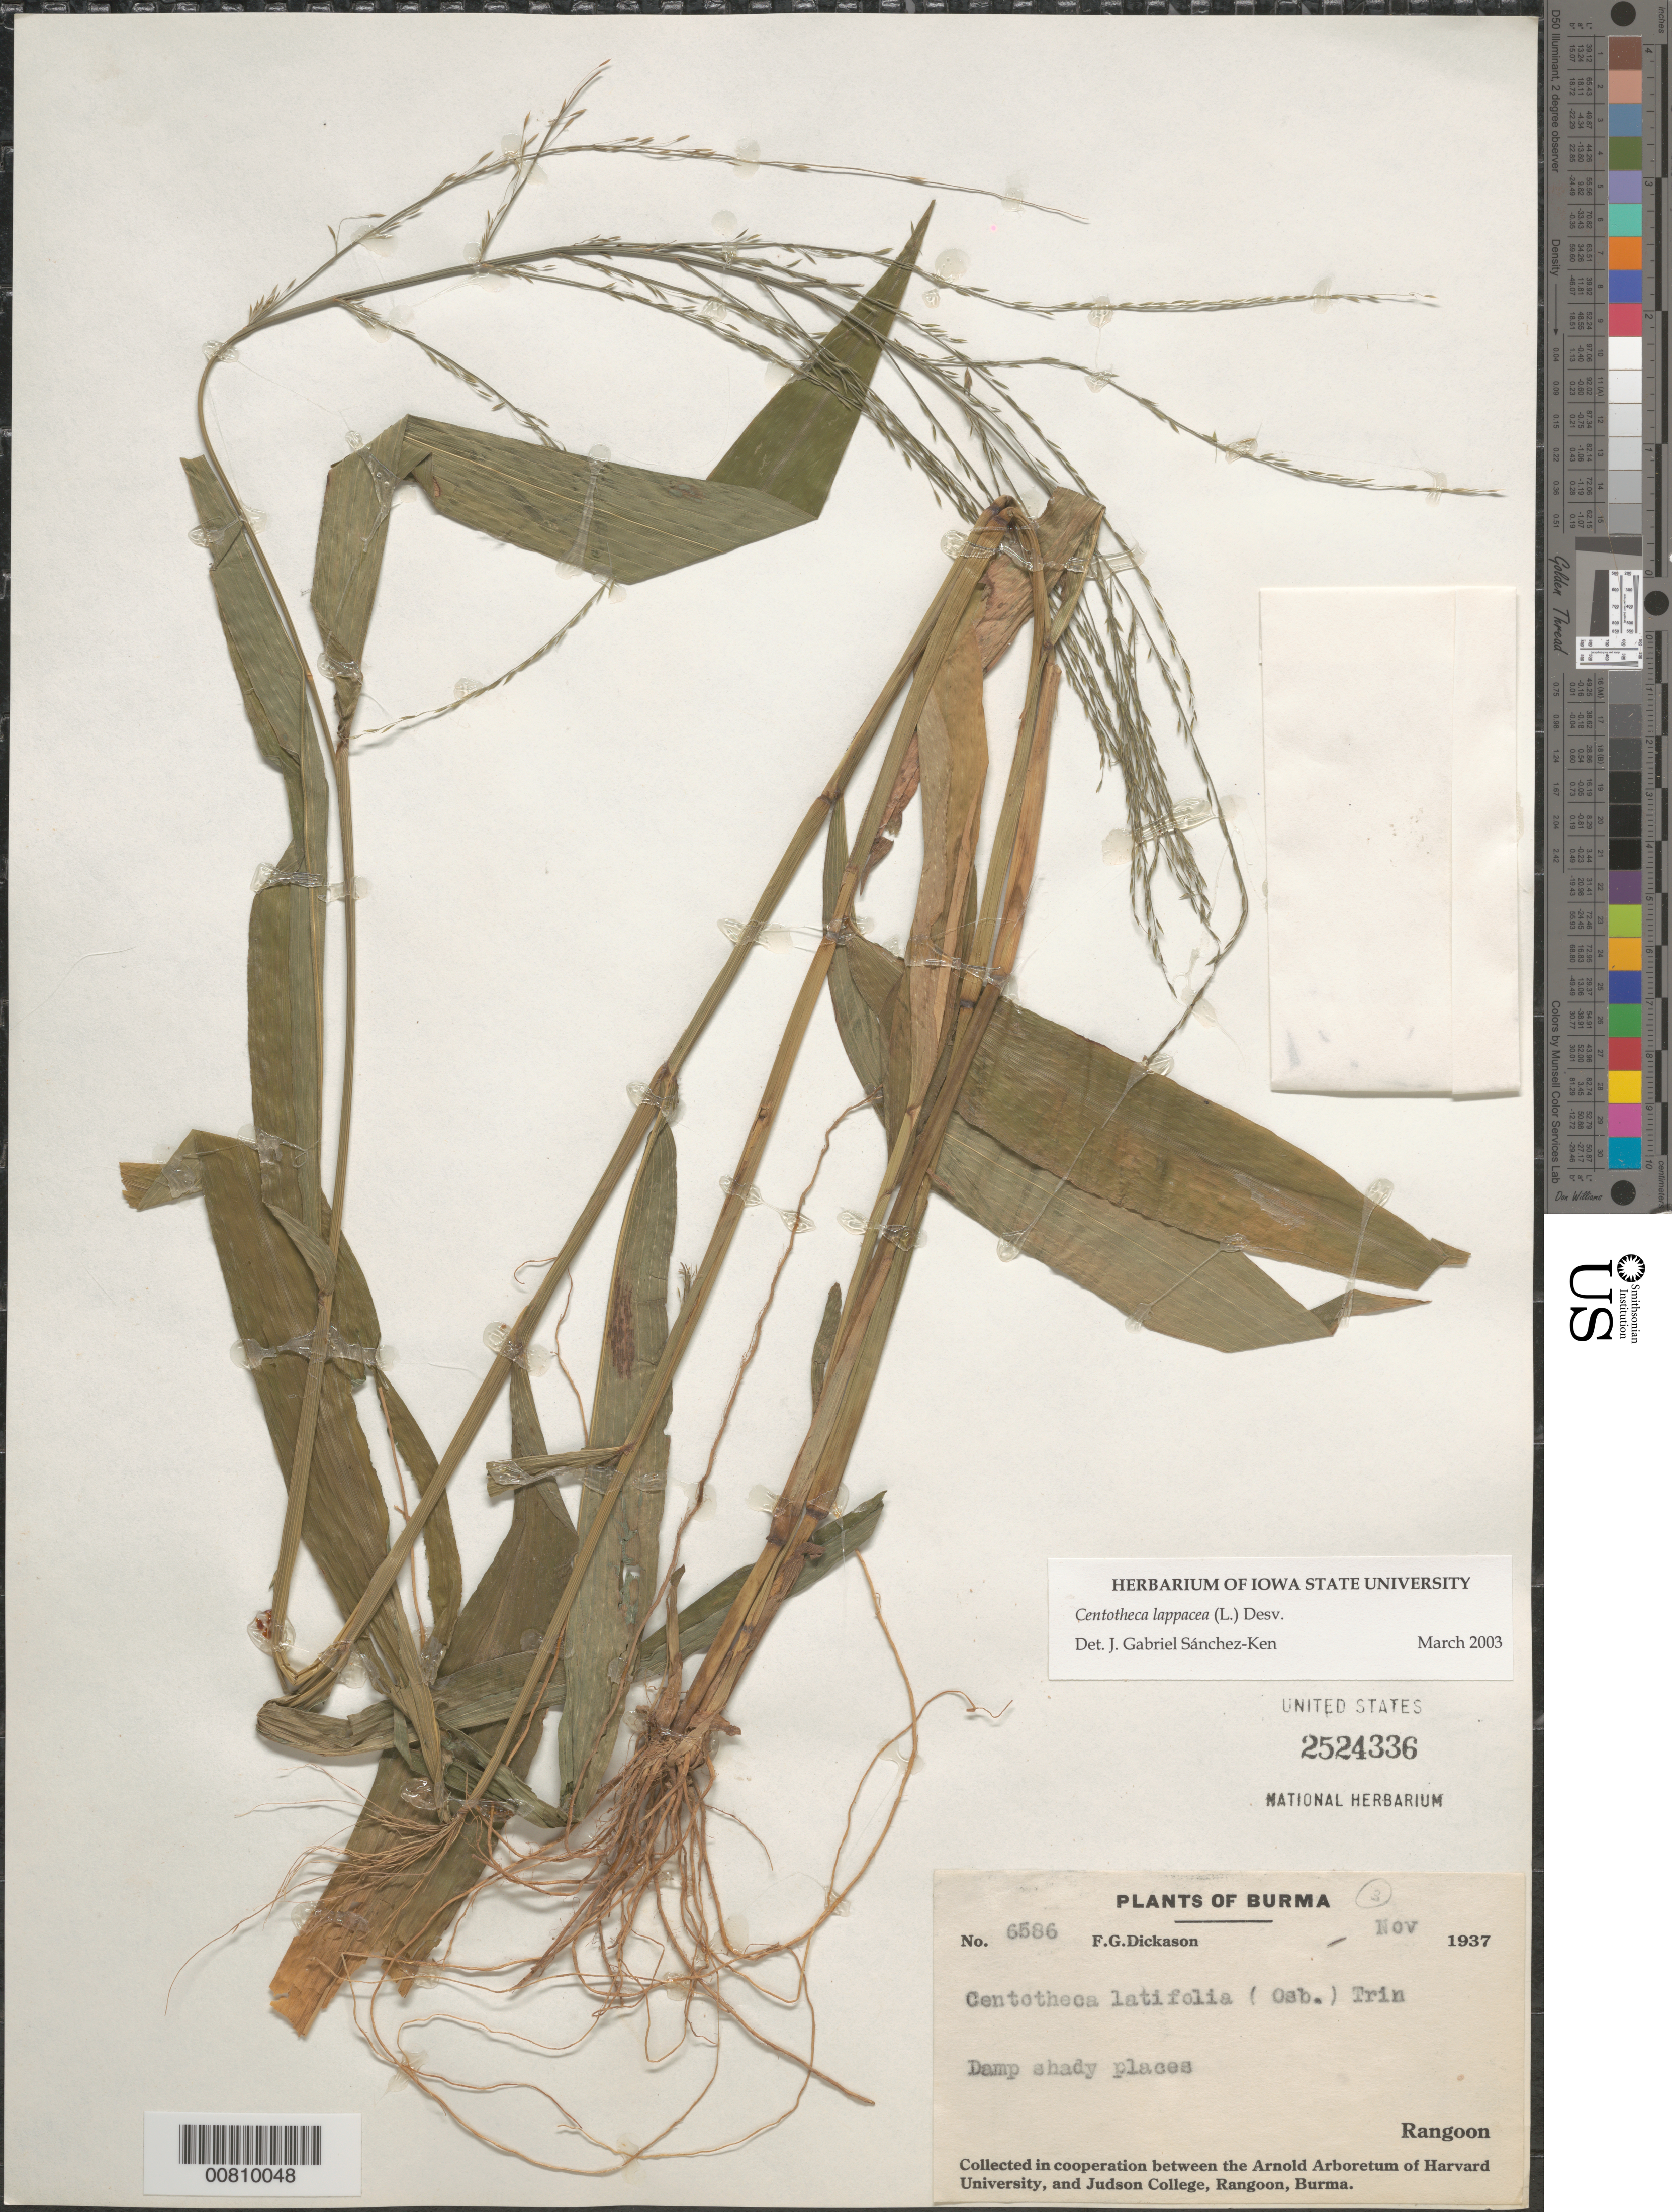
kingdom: Plantae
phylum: Tracheophyta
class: Liliopsida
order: Poales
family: Poaceae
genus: Centotheca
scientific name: Centotheca lappacea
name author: (L.) Desv.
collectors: F. Dickason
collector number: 6586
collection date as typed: Nov 1937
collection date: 1937-11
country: Myanmar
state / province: Yangon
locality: Rangoon.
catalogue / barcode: US 2524336